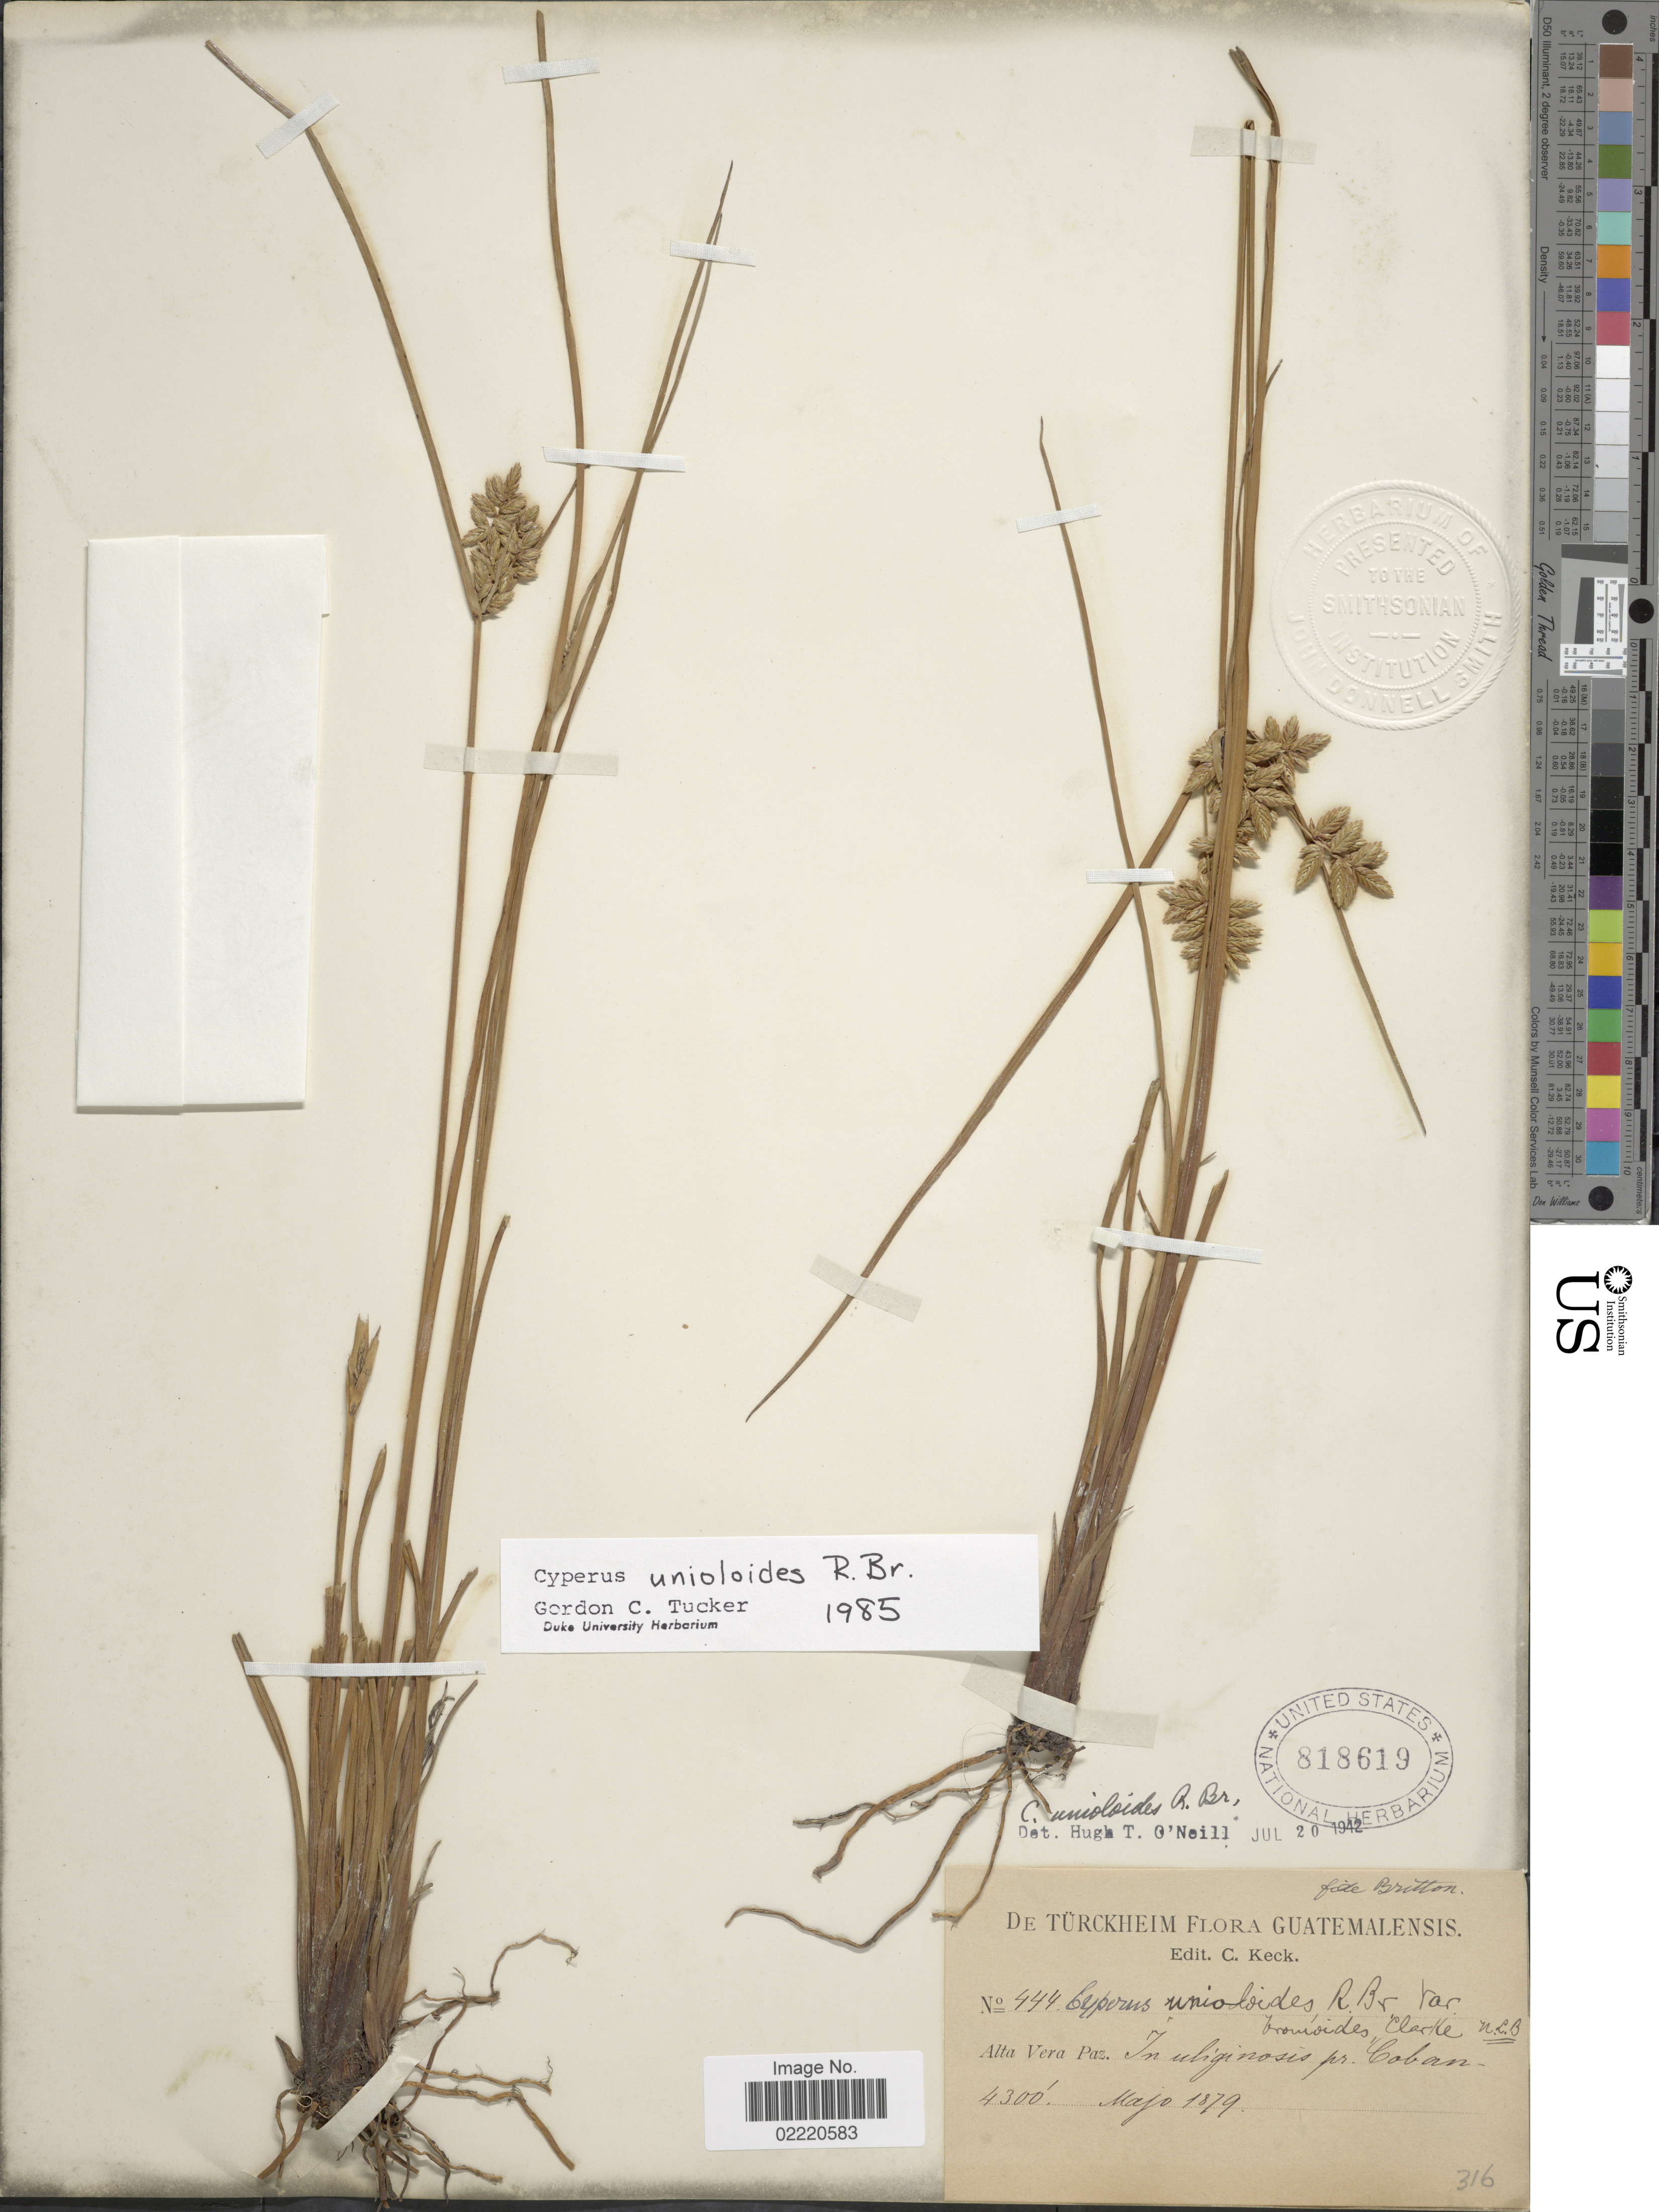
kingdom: Plantae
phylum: Tracheophyta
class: Liliopsida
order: Poales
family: Cyperaceae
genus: Cyperus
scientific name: Cyperus unioloides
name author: R. Br.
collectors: -. De Türckheim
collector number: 444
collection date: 1879-05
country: Guatemala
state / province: Alta Verapaz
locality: In uliginosis pr. Coban.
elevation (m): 1311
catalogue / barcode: US 818619